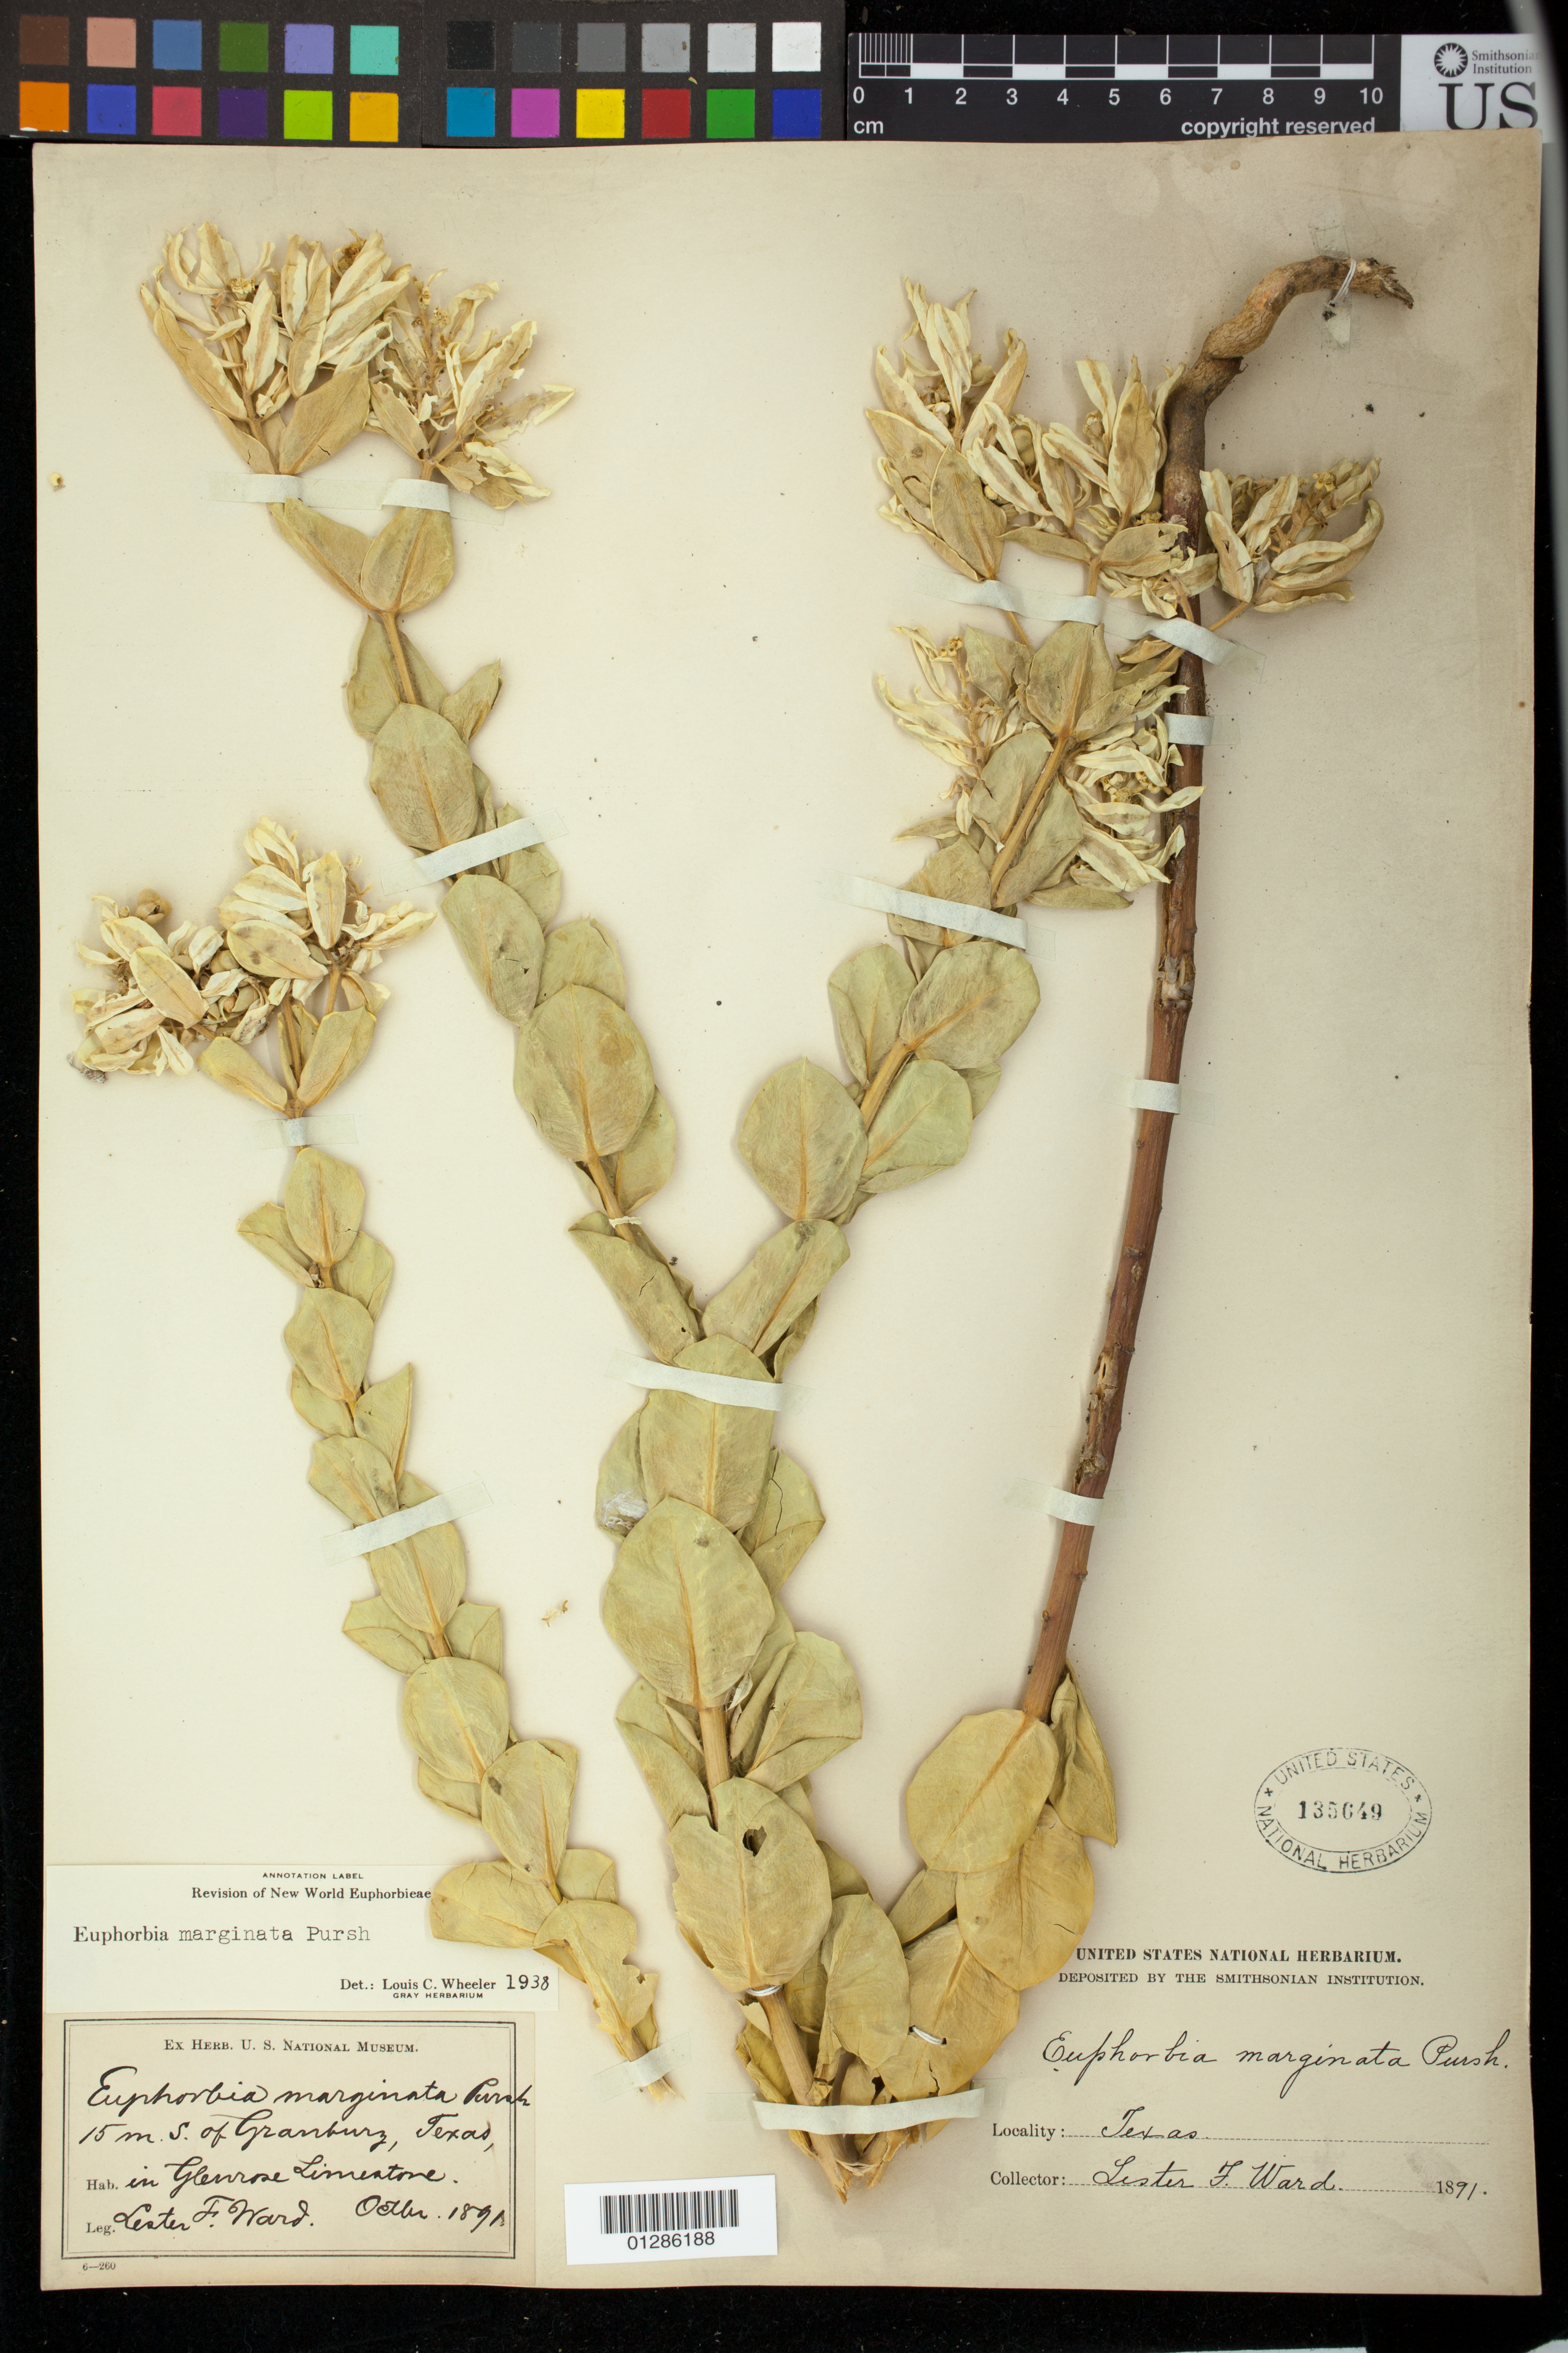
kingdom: Plantae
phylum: Tracheophyta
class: Magnoliopsida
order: Malpighiales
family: Euphorbiaceae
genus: Euphorbia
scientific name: Euphorbia marginata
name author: Pursh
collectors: L. F. Ward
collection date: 1891-10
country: United States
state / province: Texas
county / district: Hood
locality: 15 m. S. of Granbury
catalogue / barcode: US 135649